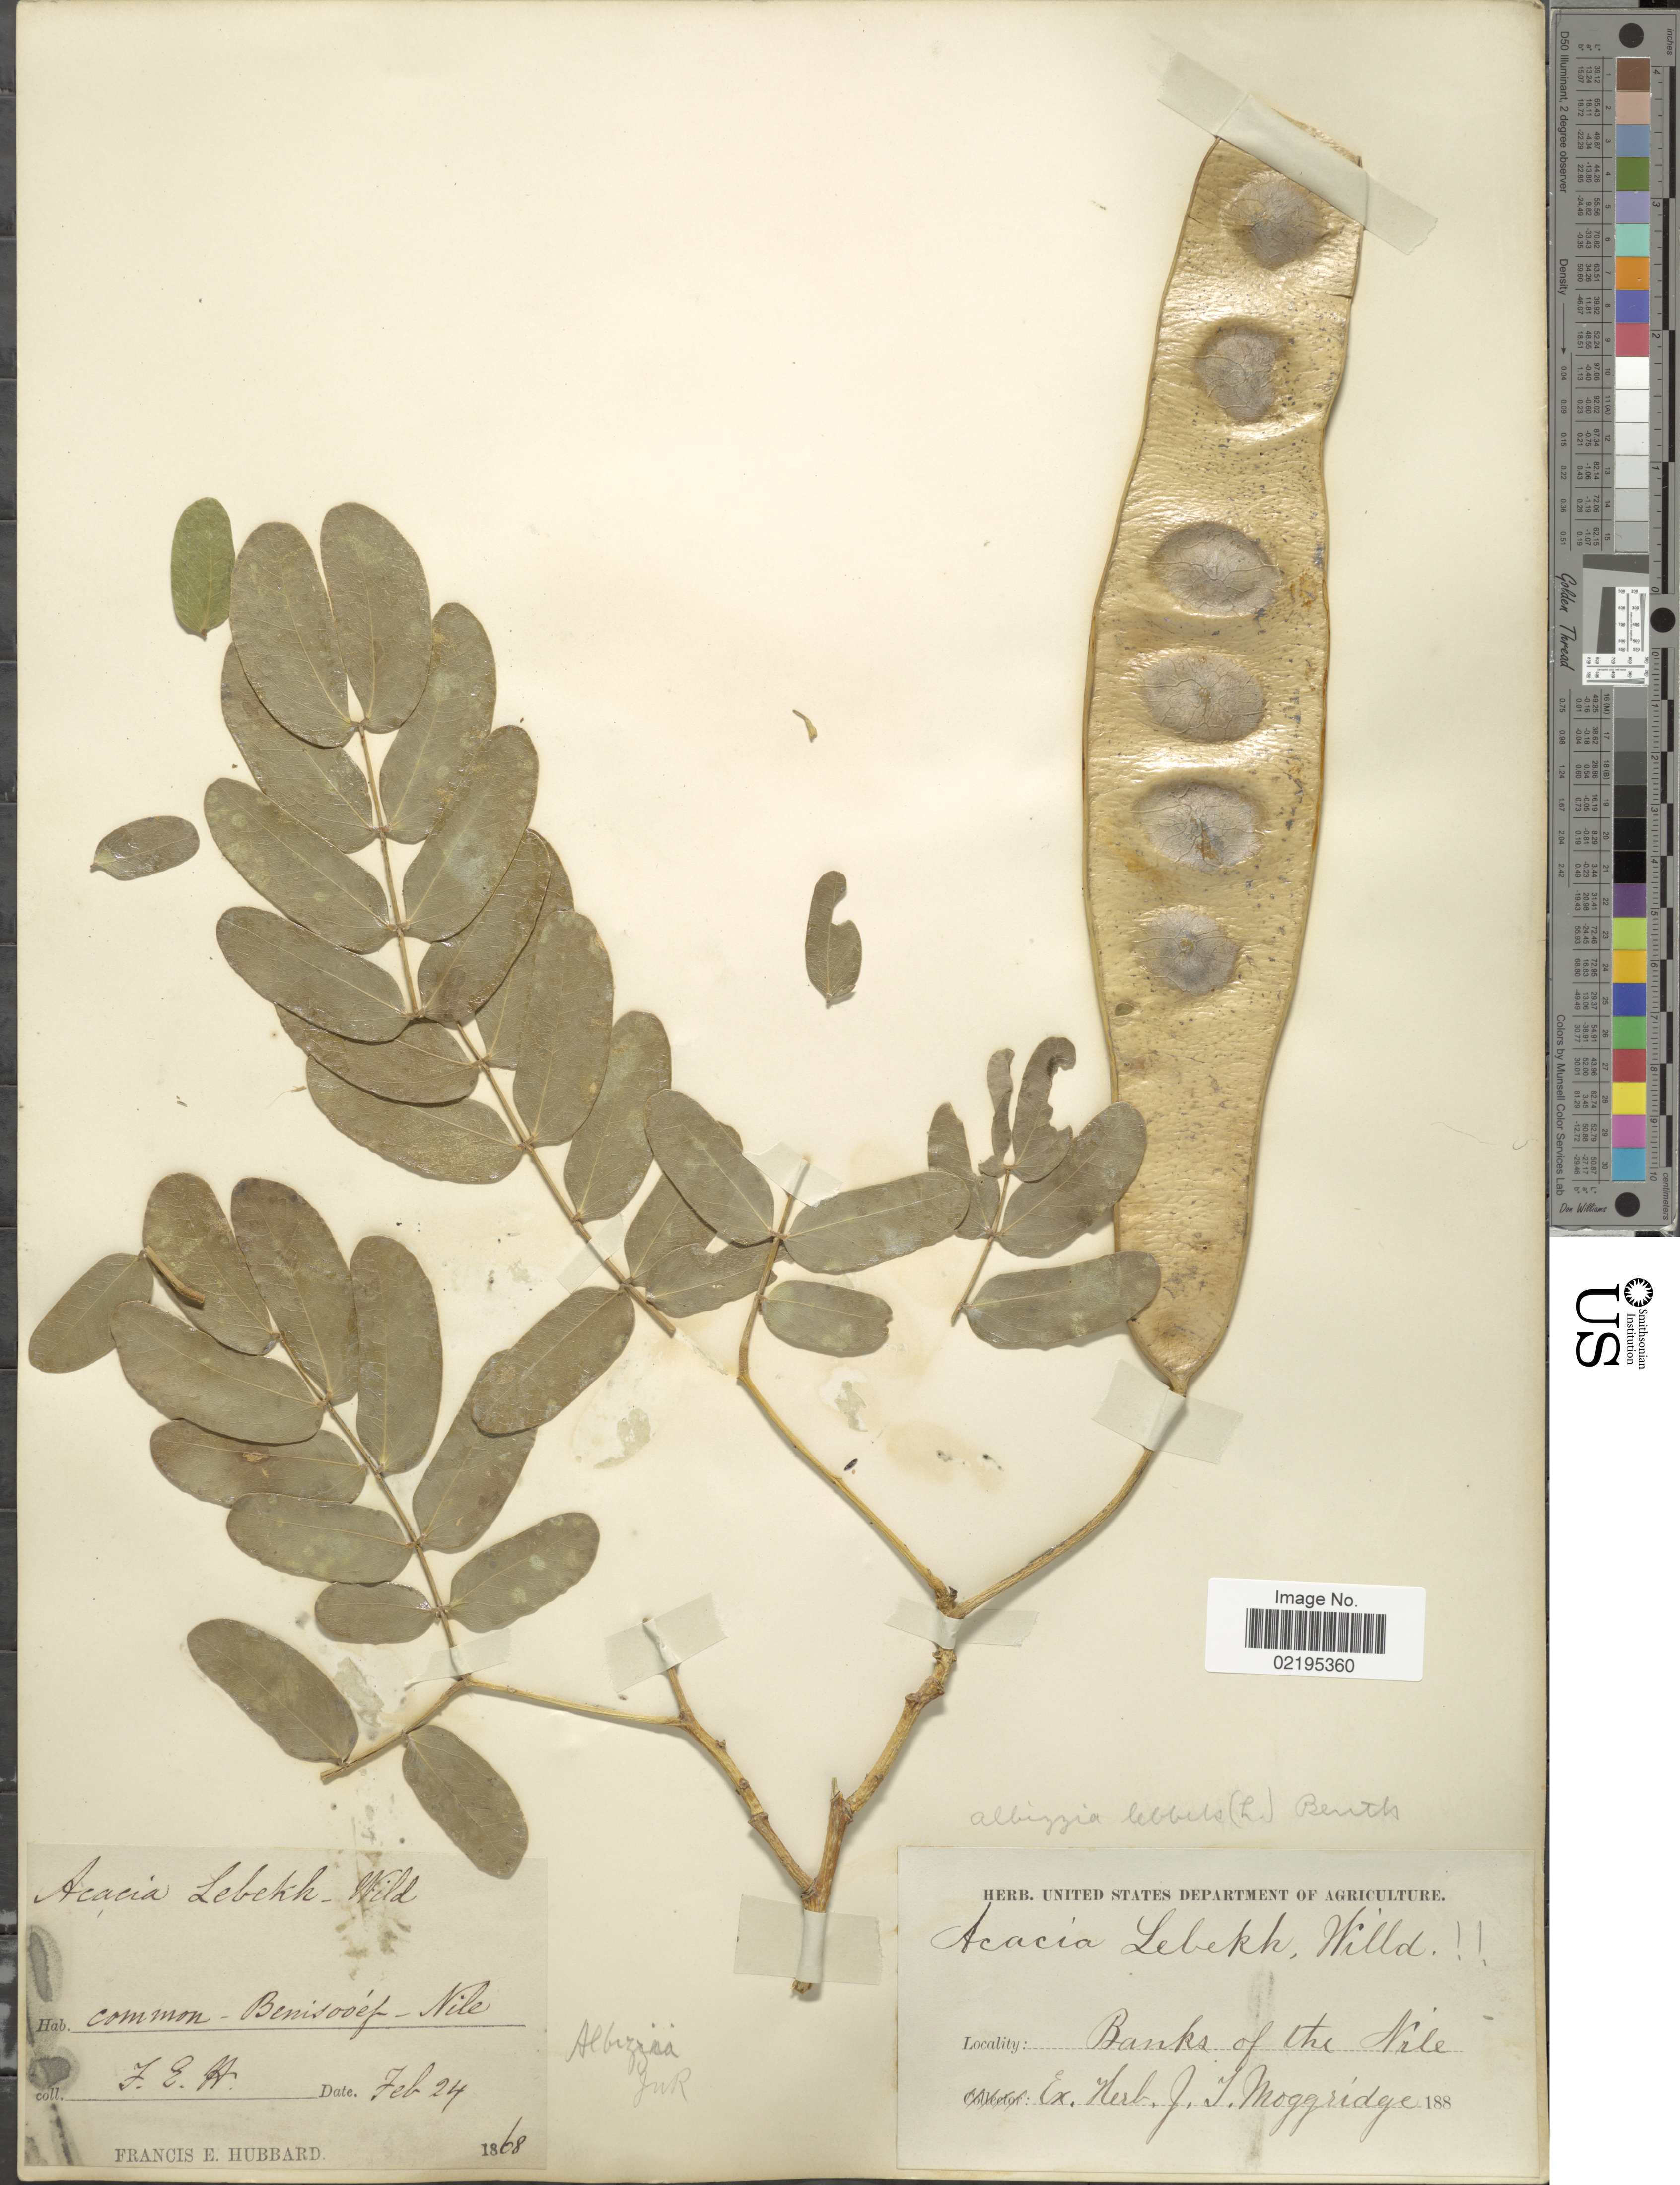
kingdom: Plantae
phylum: Tracheophyta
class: Magnoliopsida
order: Fabales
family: Fabaceae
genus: Albizia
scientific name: Albizia lebbeck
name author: (L.) Benth.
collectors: F. E. Hubbard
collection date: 1868-02-24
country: Egypt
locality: Banks of the Nile, Benisooef.